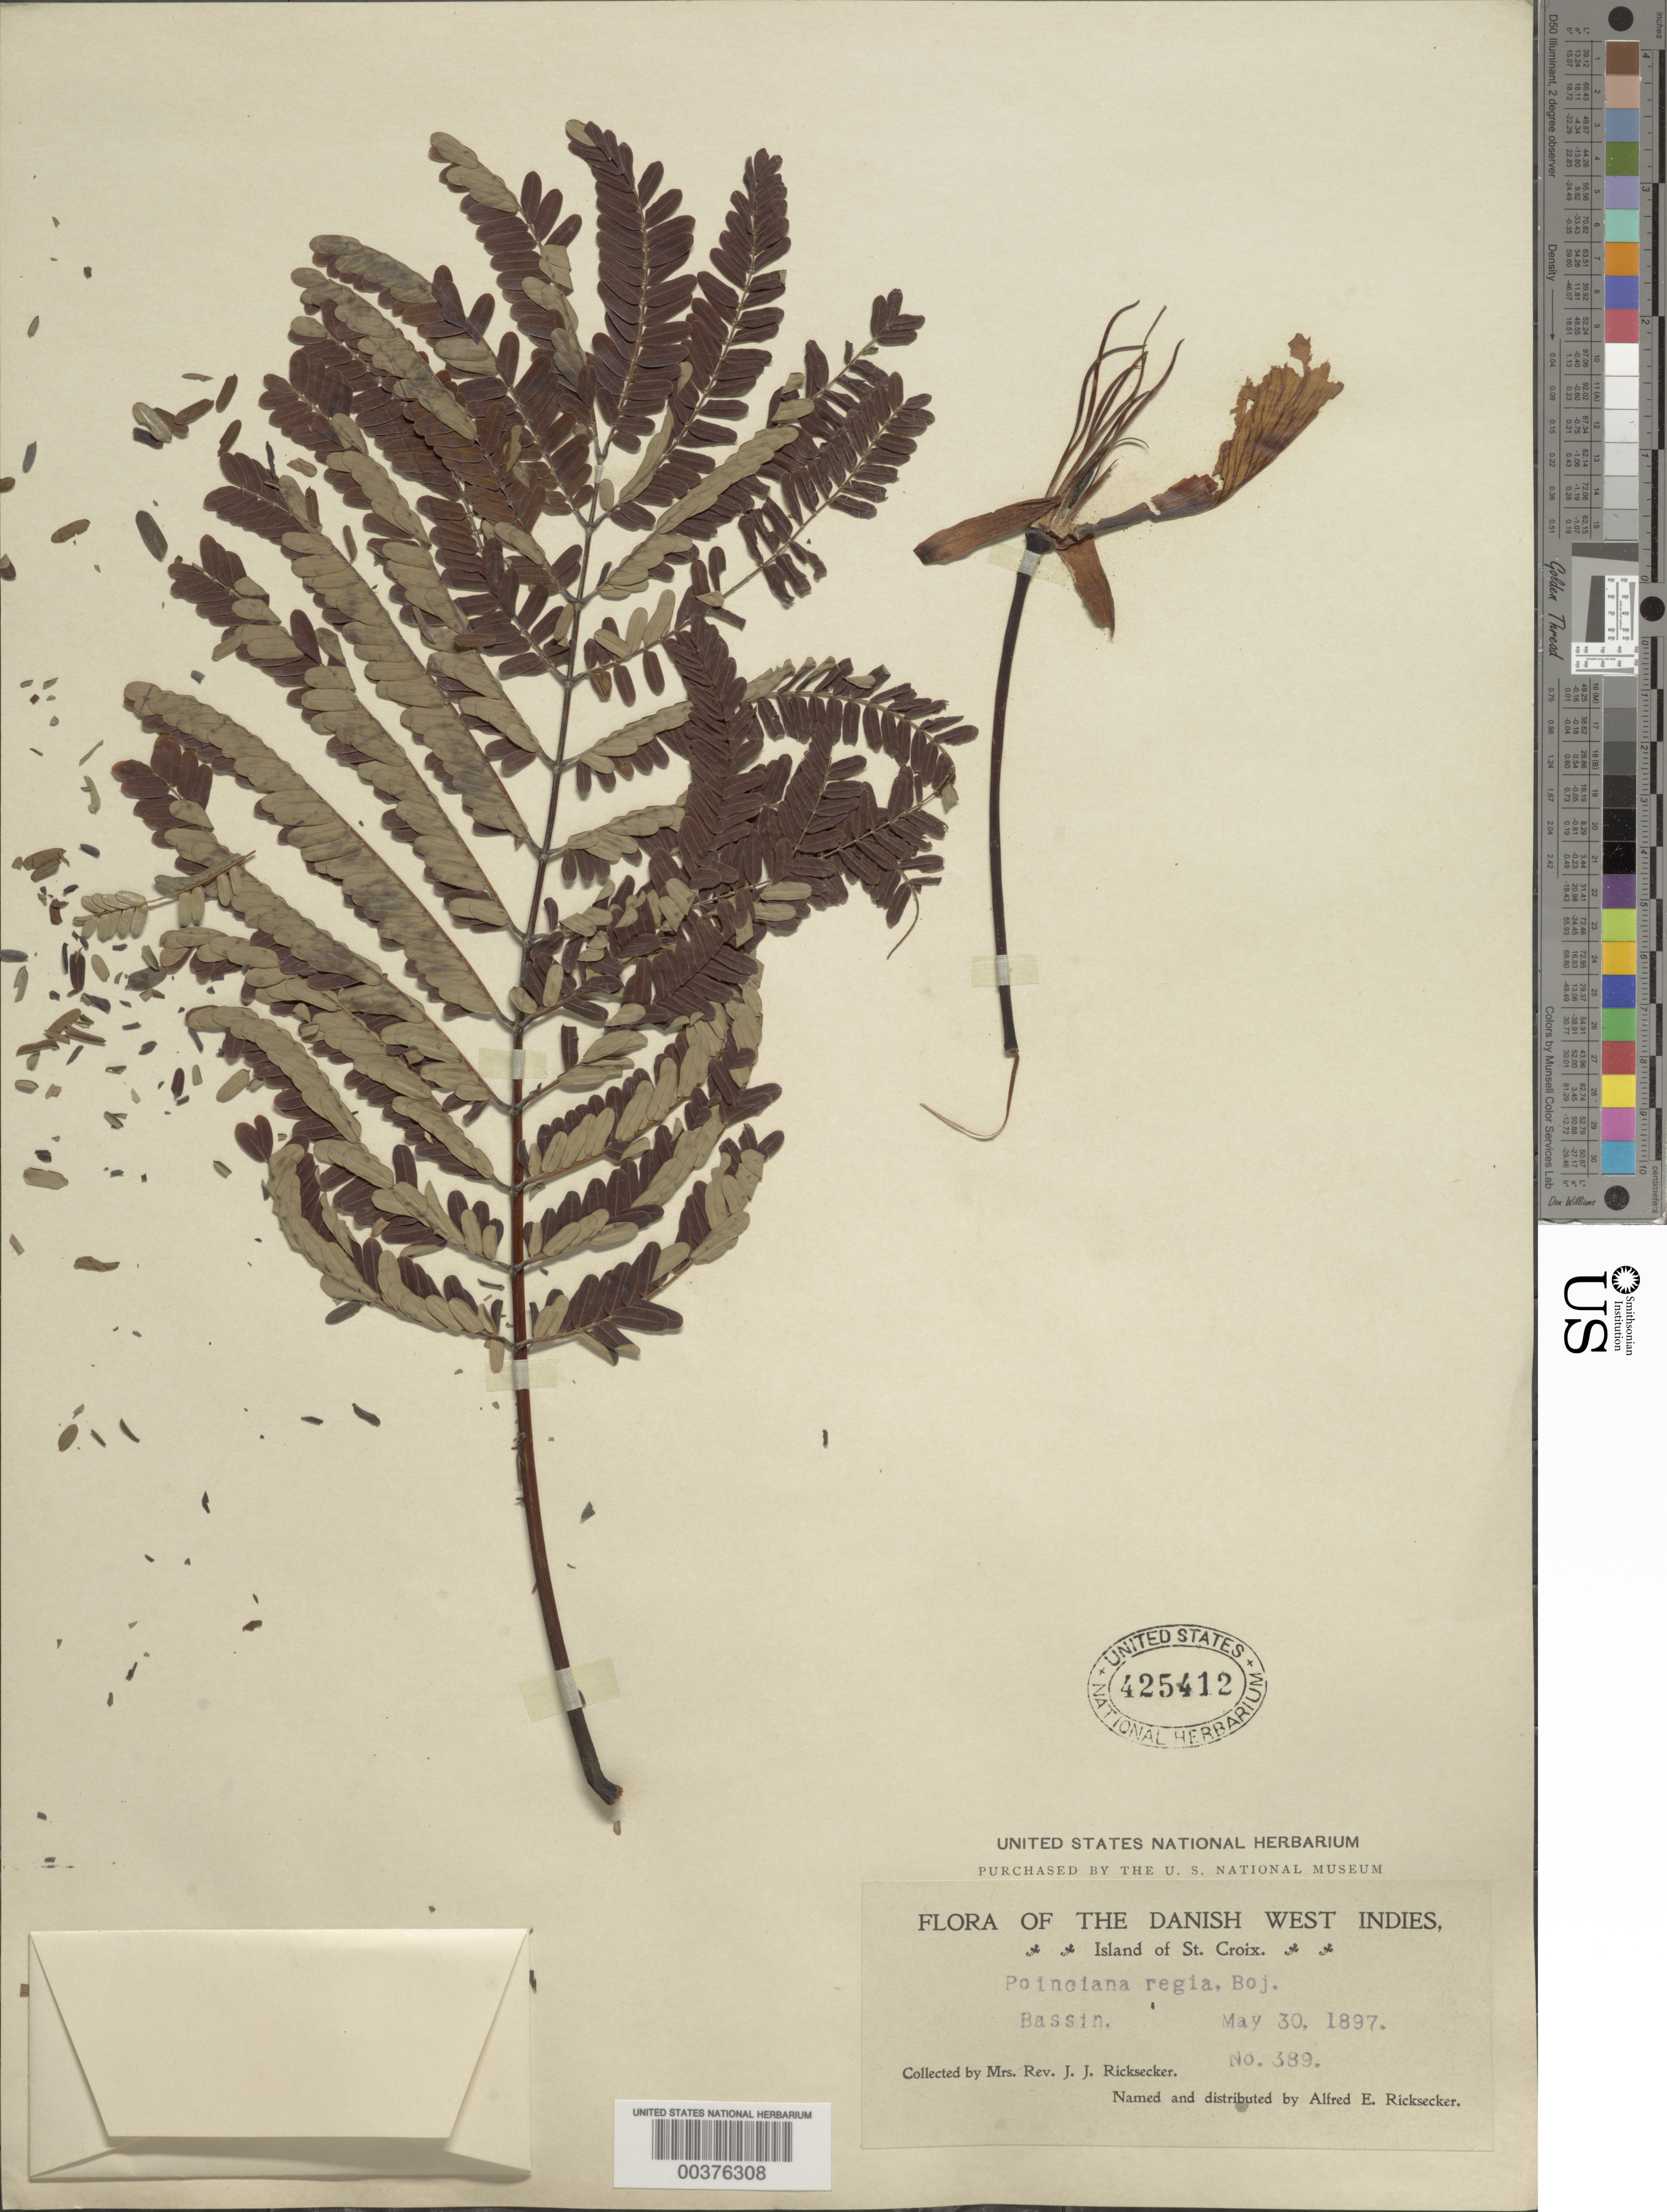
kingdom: Plantae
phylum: Tracheophyta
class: Magnoliopsida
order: Fabales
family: Fabaceae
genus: Delonix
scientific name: Delonix regia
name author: (Bojer ex Hook.) Raf.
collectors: L. A. Ricksecker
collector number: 389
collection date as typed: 30 May 1897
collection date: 1897-05-30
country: U.S. Virgin Islands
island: St. Croix Island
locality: Bassin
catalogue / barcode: US 425412